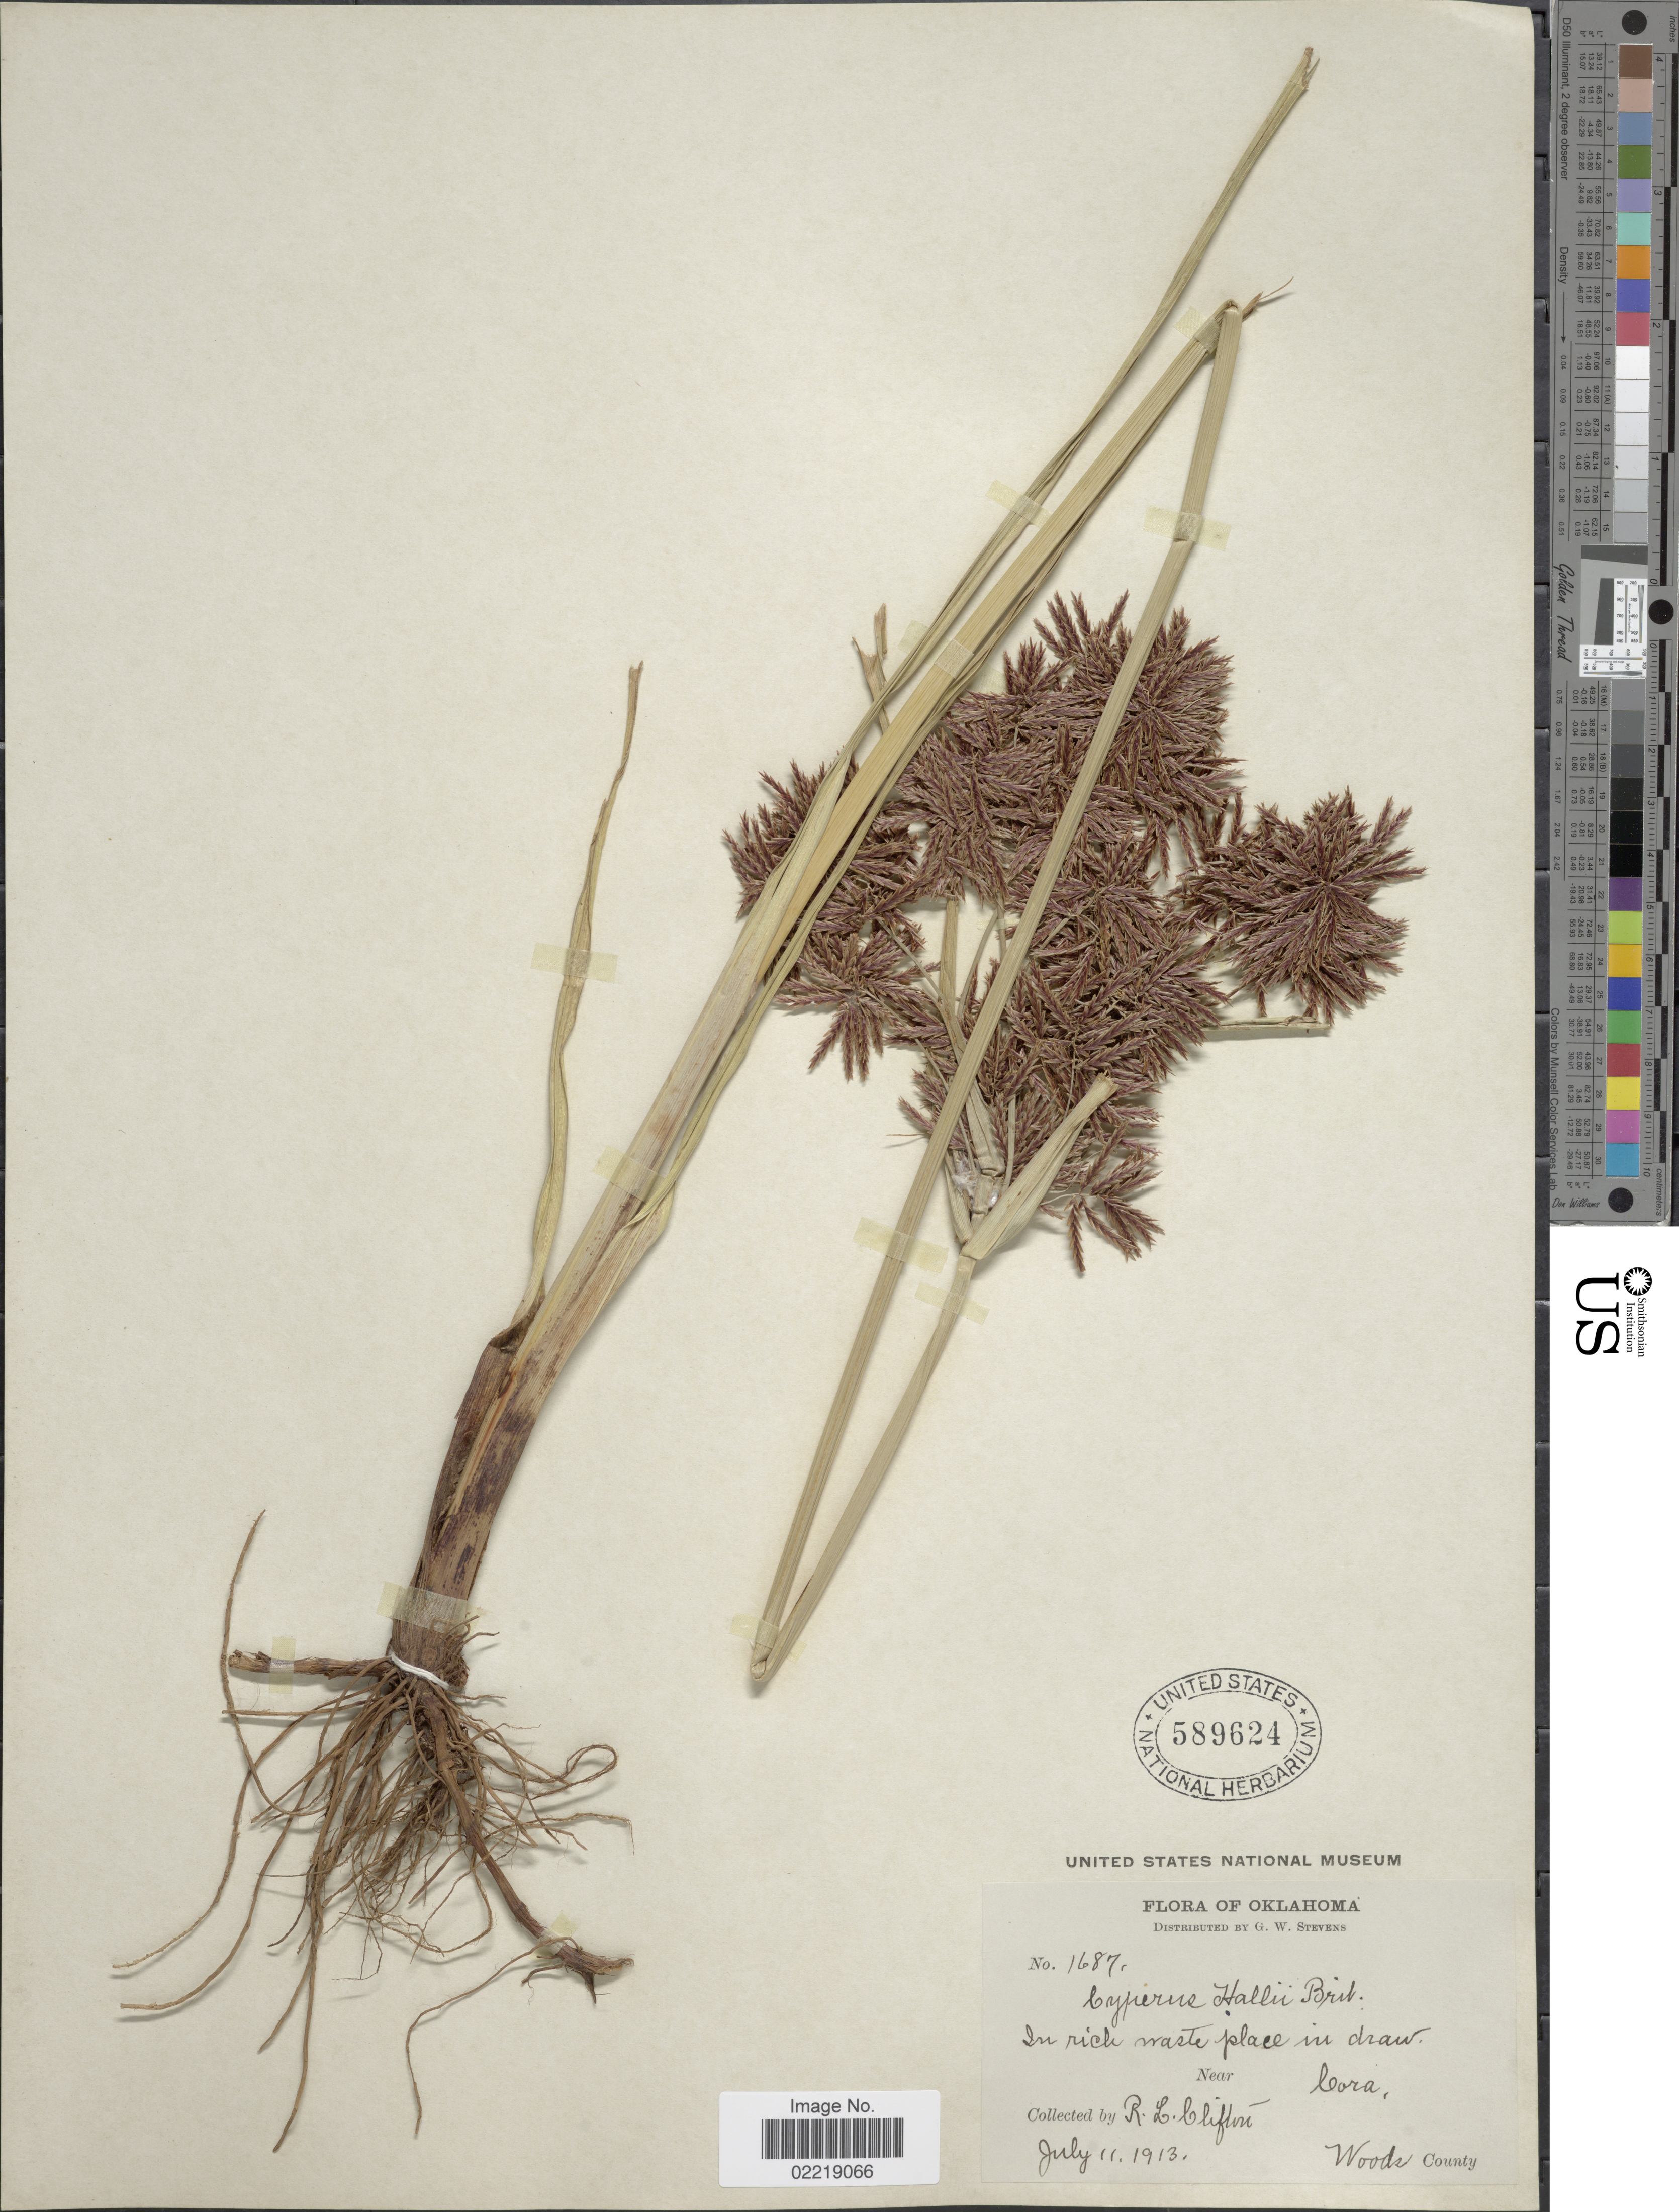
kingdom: Plantae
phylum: Tracheophyta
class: Liliopsida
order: Poales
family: Cyperaceae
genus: Cyperus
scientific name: Cyperus setigerus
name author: Torr. & Hook.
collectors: R. Clifton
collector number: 1687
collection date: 1913-07-11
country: United States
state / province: Oklahoma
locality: In rich waste place in draw, near Cora. Woods County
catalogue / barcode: US 589624